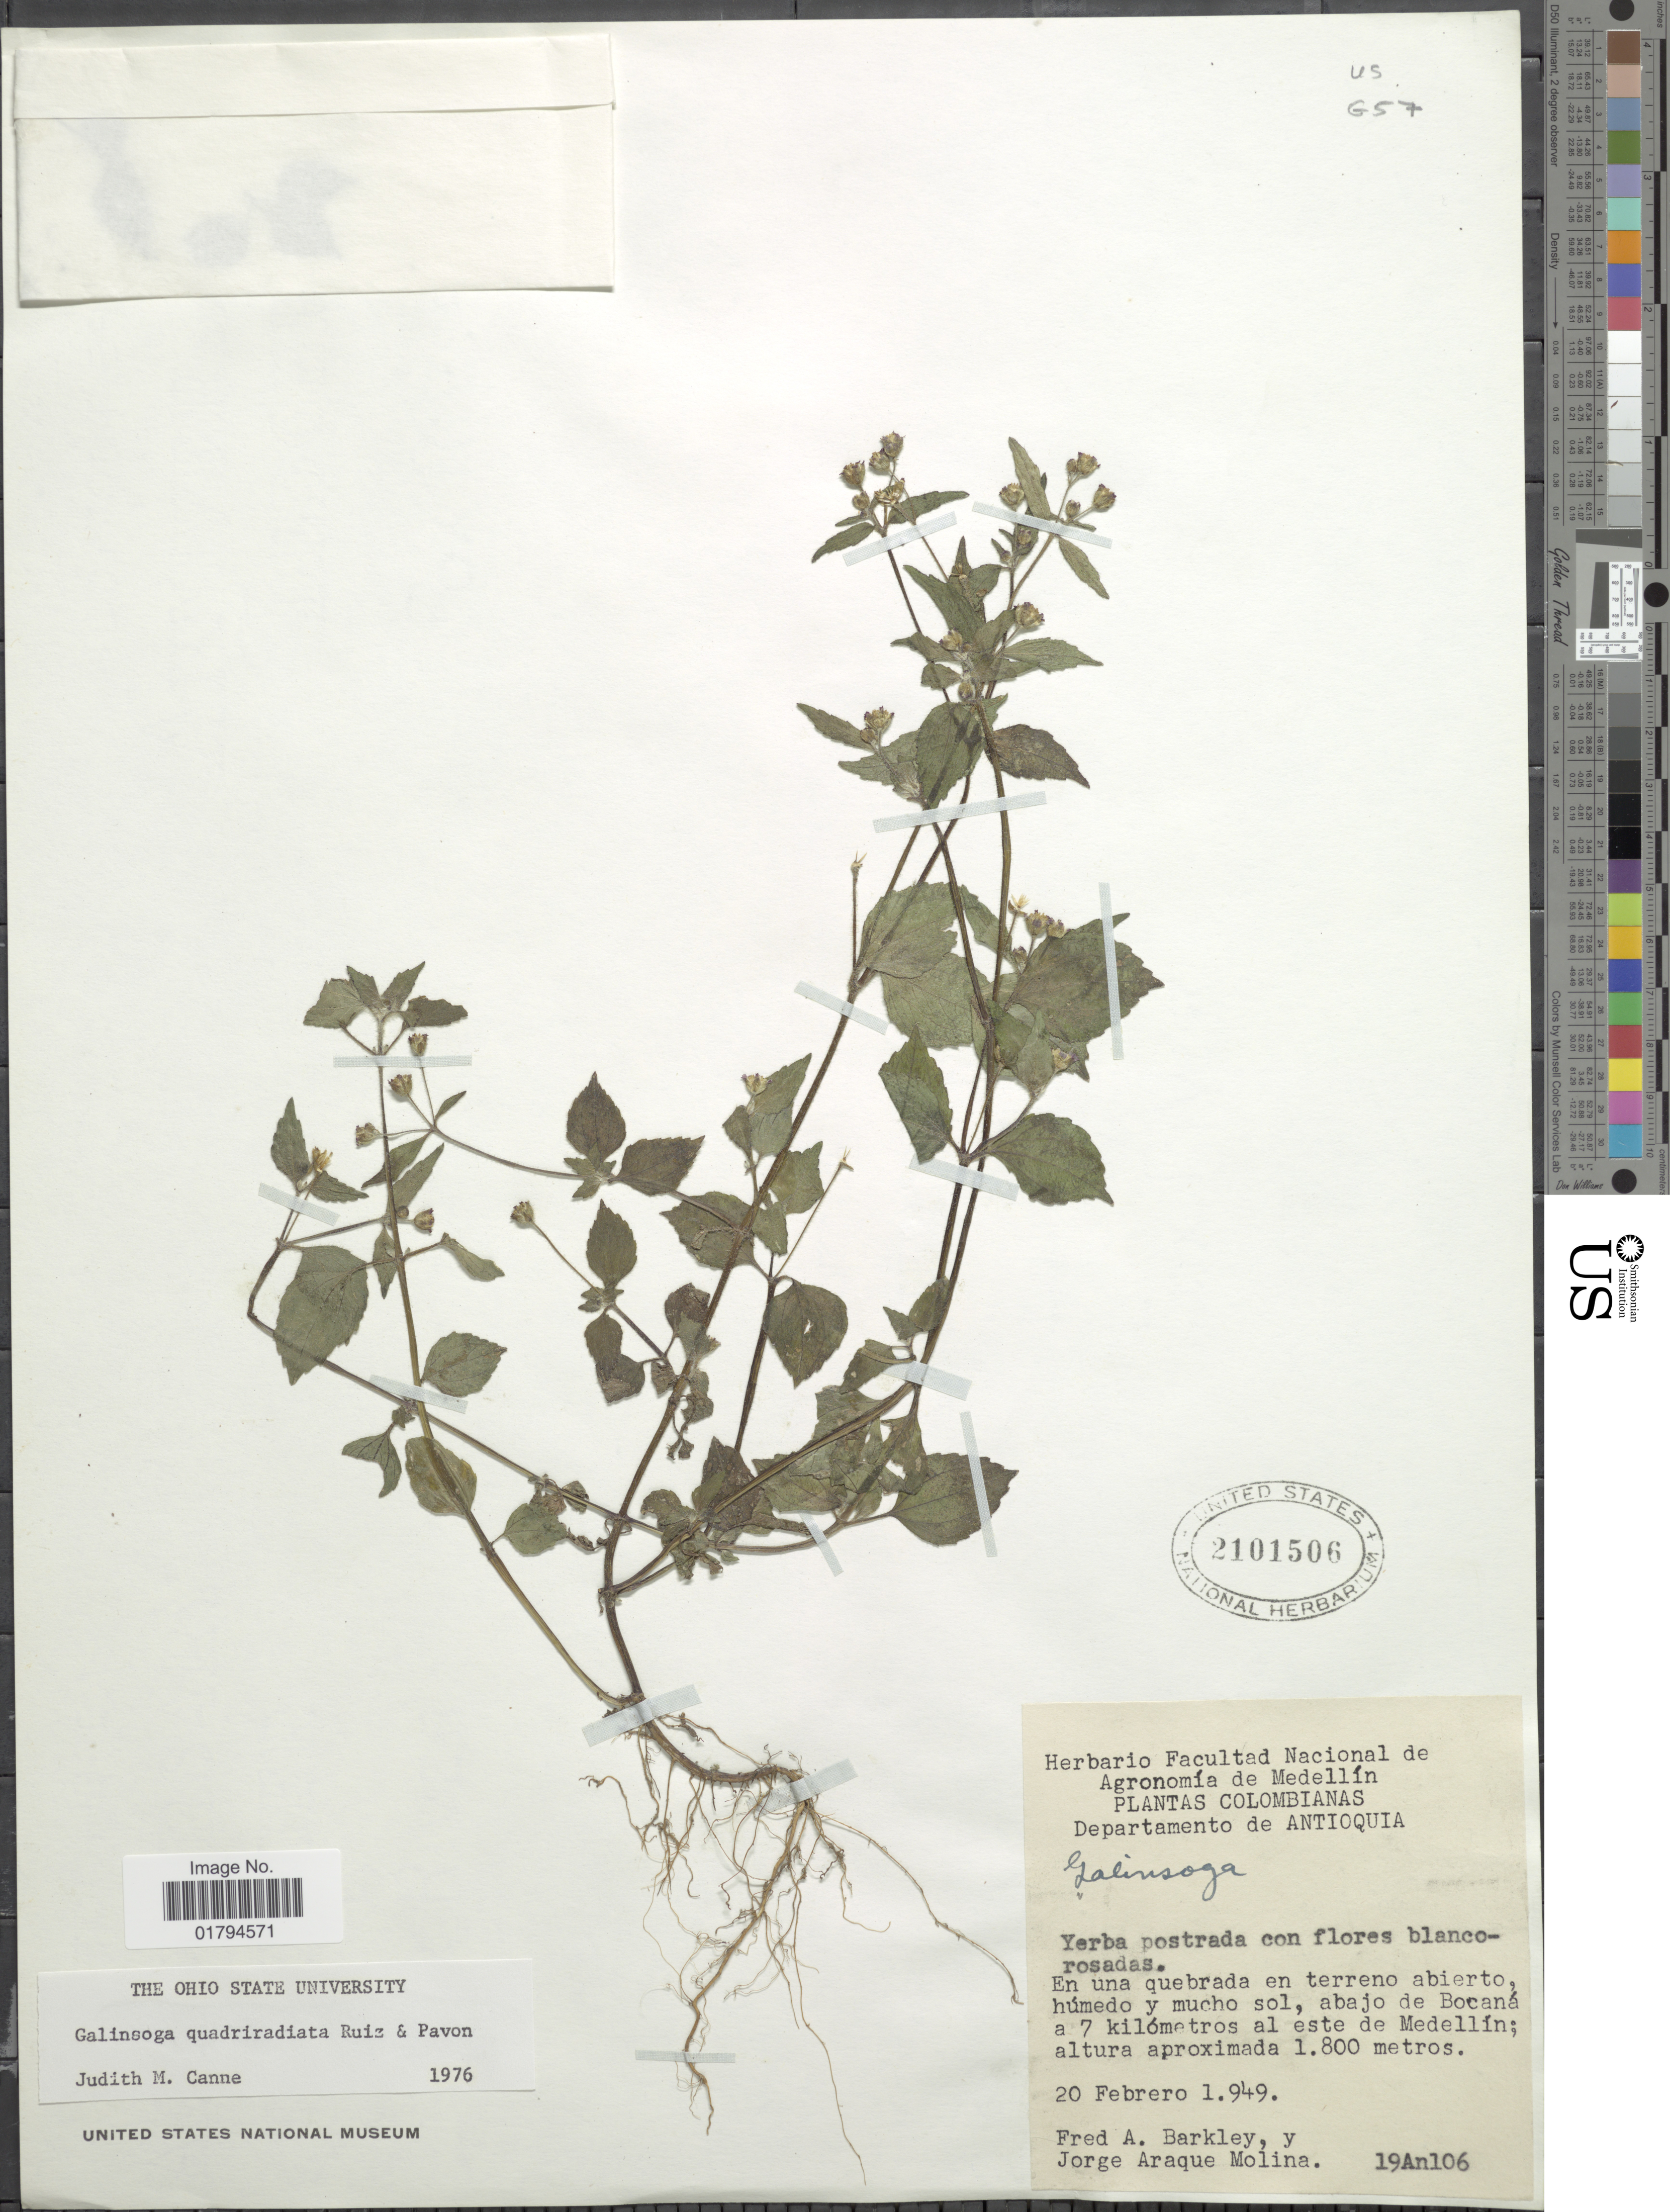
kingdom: Plantae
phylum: Tracheophyta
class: Magnoliopsida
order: Asterales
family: Asteraceae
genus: Galinsoga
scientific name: Galinsoga quadriradiata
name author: Ruiz & Pav.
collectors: F. A. Barkley & J. Araque Molina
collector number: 9An106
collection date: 1949-02-20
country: Colombia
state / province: Antioquia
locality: Abajo de Bocana a 7 kilometros al este de Medellin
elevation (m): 1800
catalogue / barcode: US 2101506